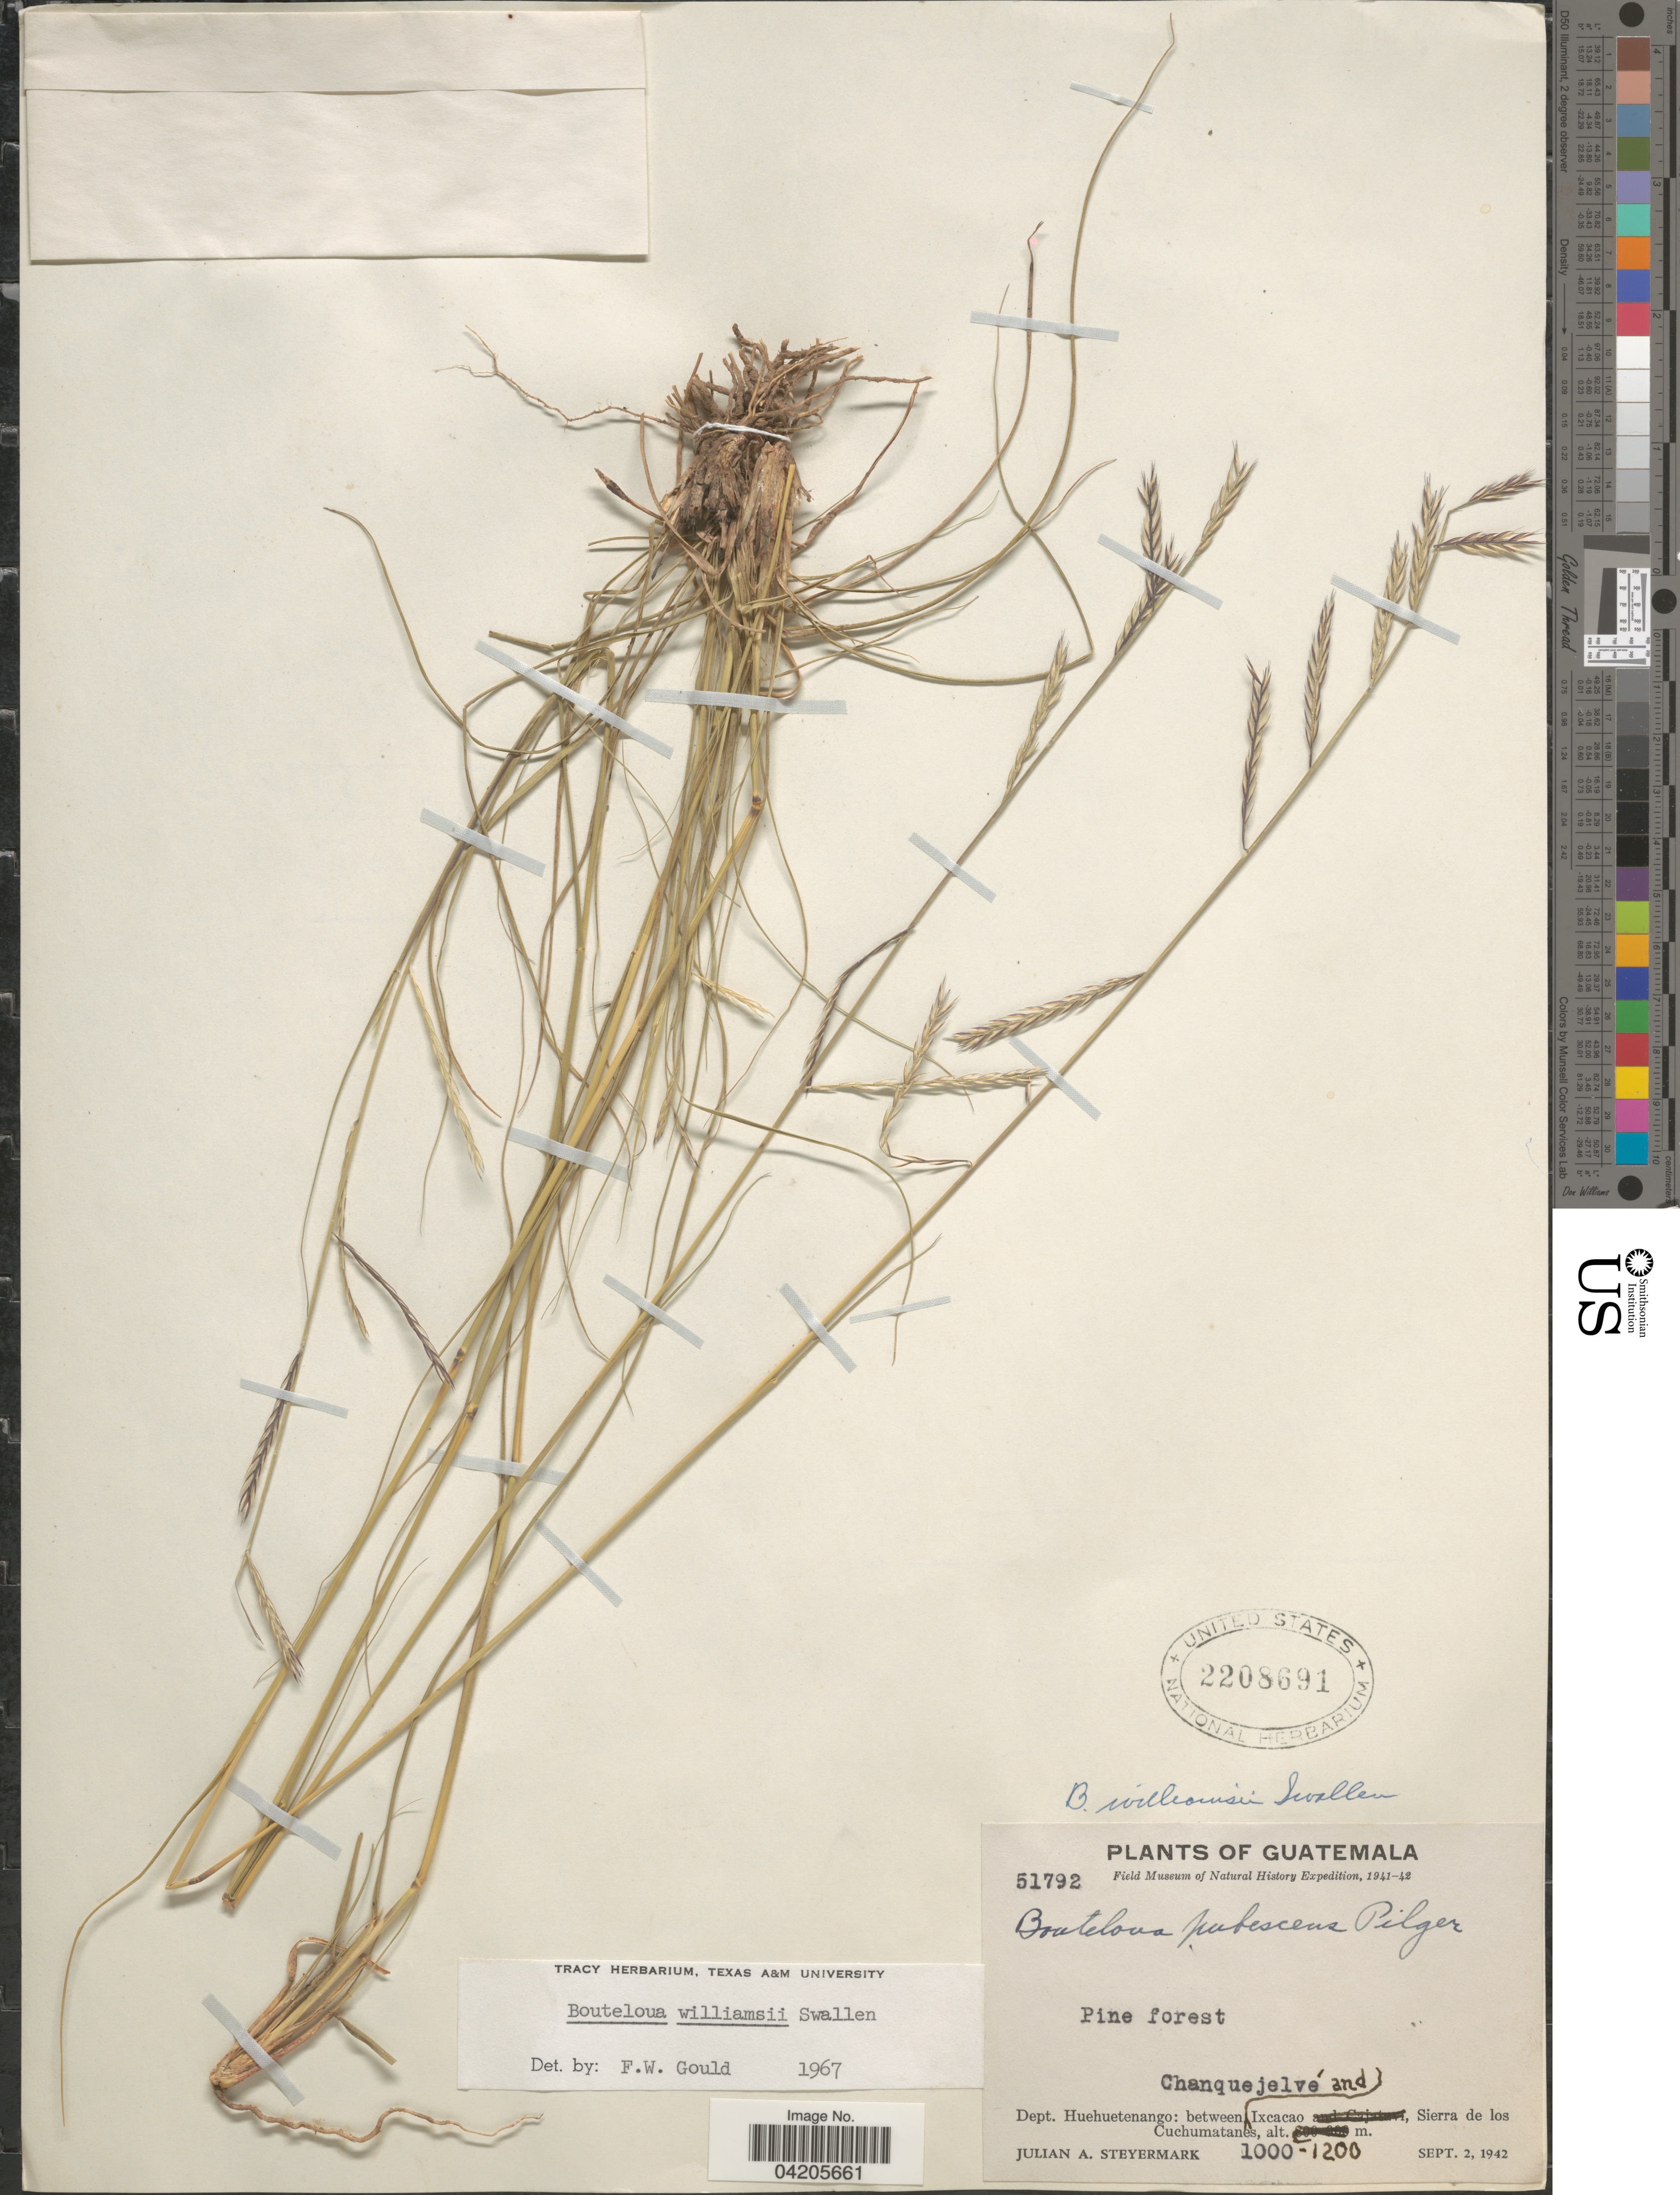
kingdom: Plantae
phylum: Tracheophyta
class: Liliopsida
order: Poales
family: Poaceae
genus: Bouteloua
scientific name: Bouteloua williamsii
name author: Swallen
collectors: J. Steyermark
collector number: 51792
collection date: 1942-09-02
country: Guatemala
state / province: Huehuetenango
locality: Field Museum of Natural History Expedition, 1941-42. Dept. Huehuetenango: between Chanquejelvé and Ixcacao, Sierra de los Cuchumatanes.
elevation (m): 1000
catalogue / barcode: US 2208691